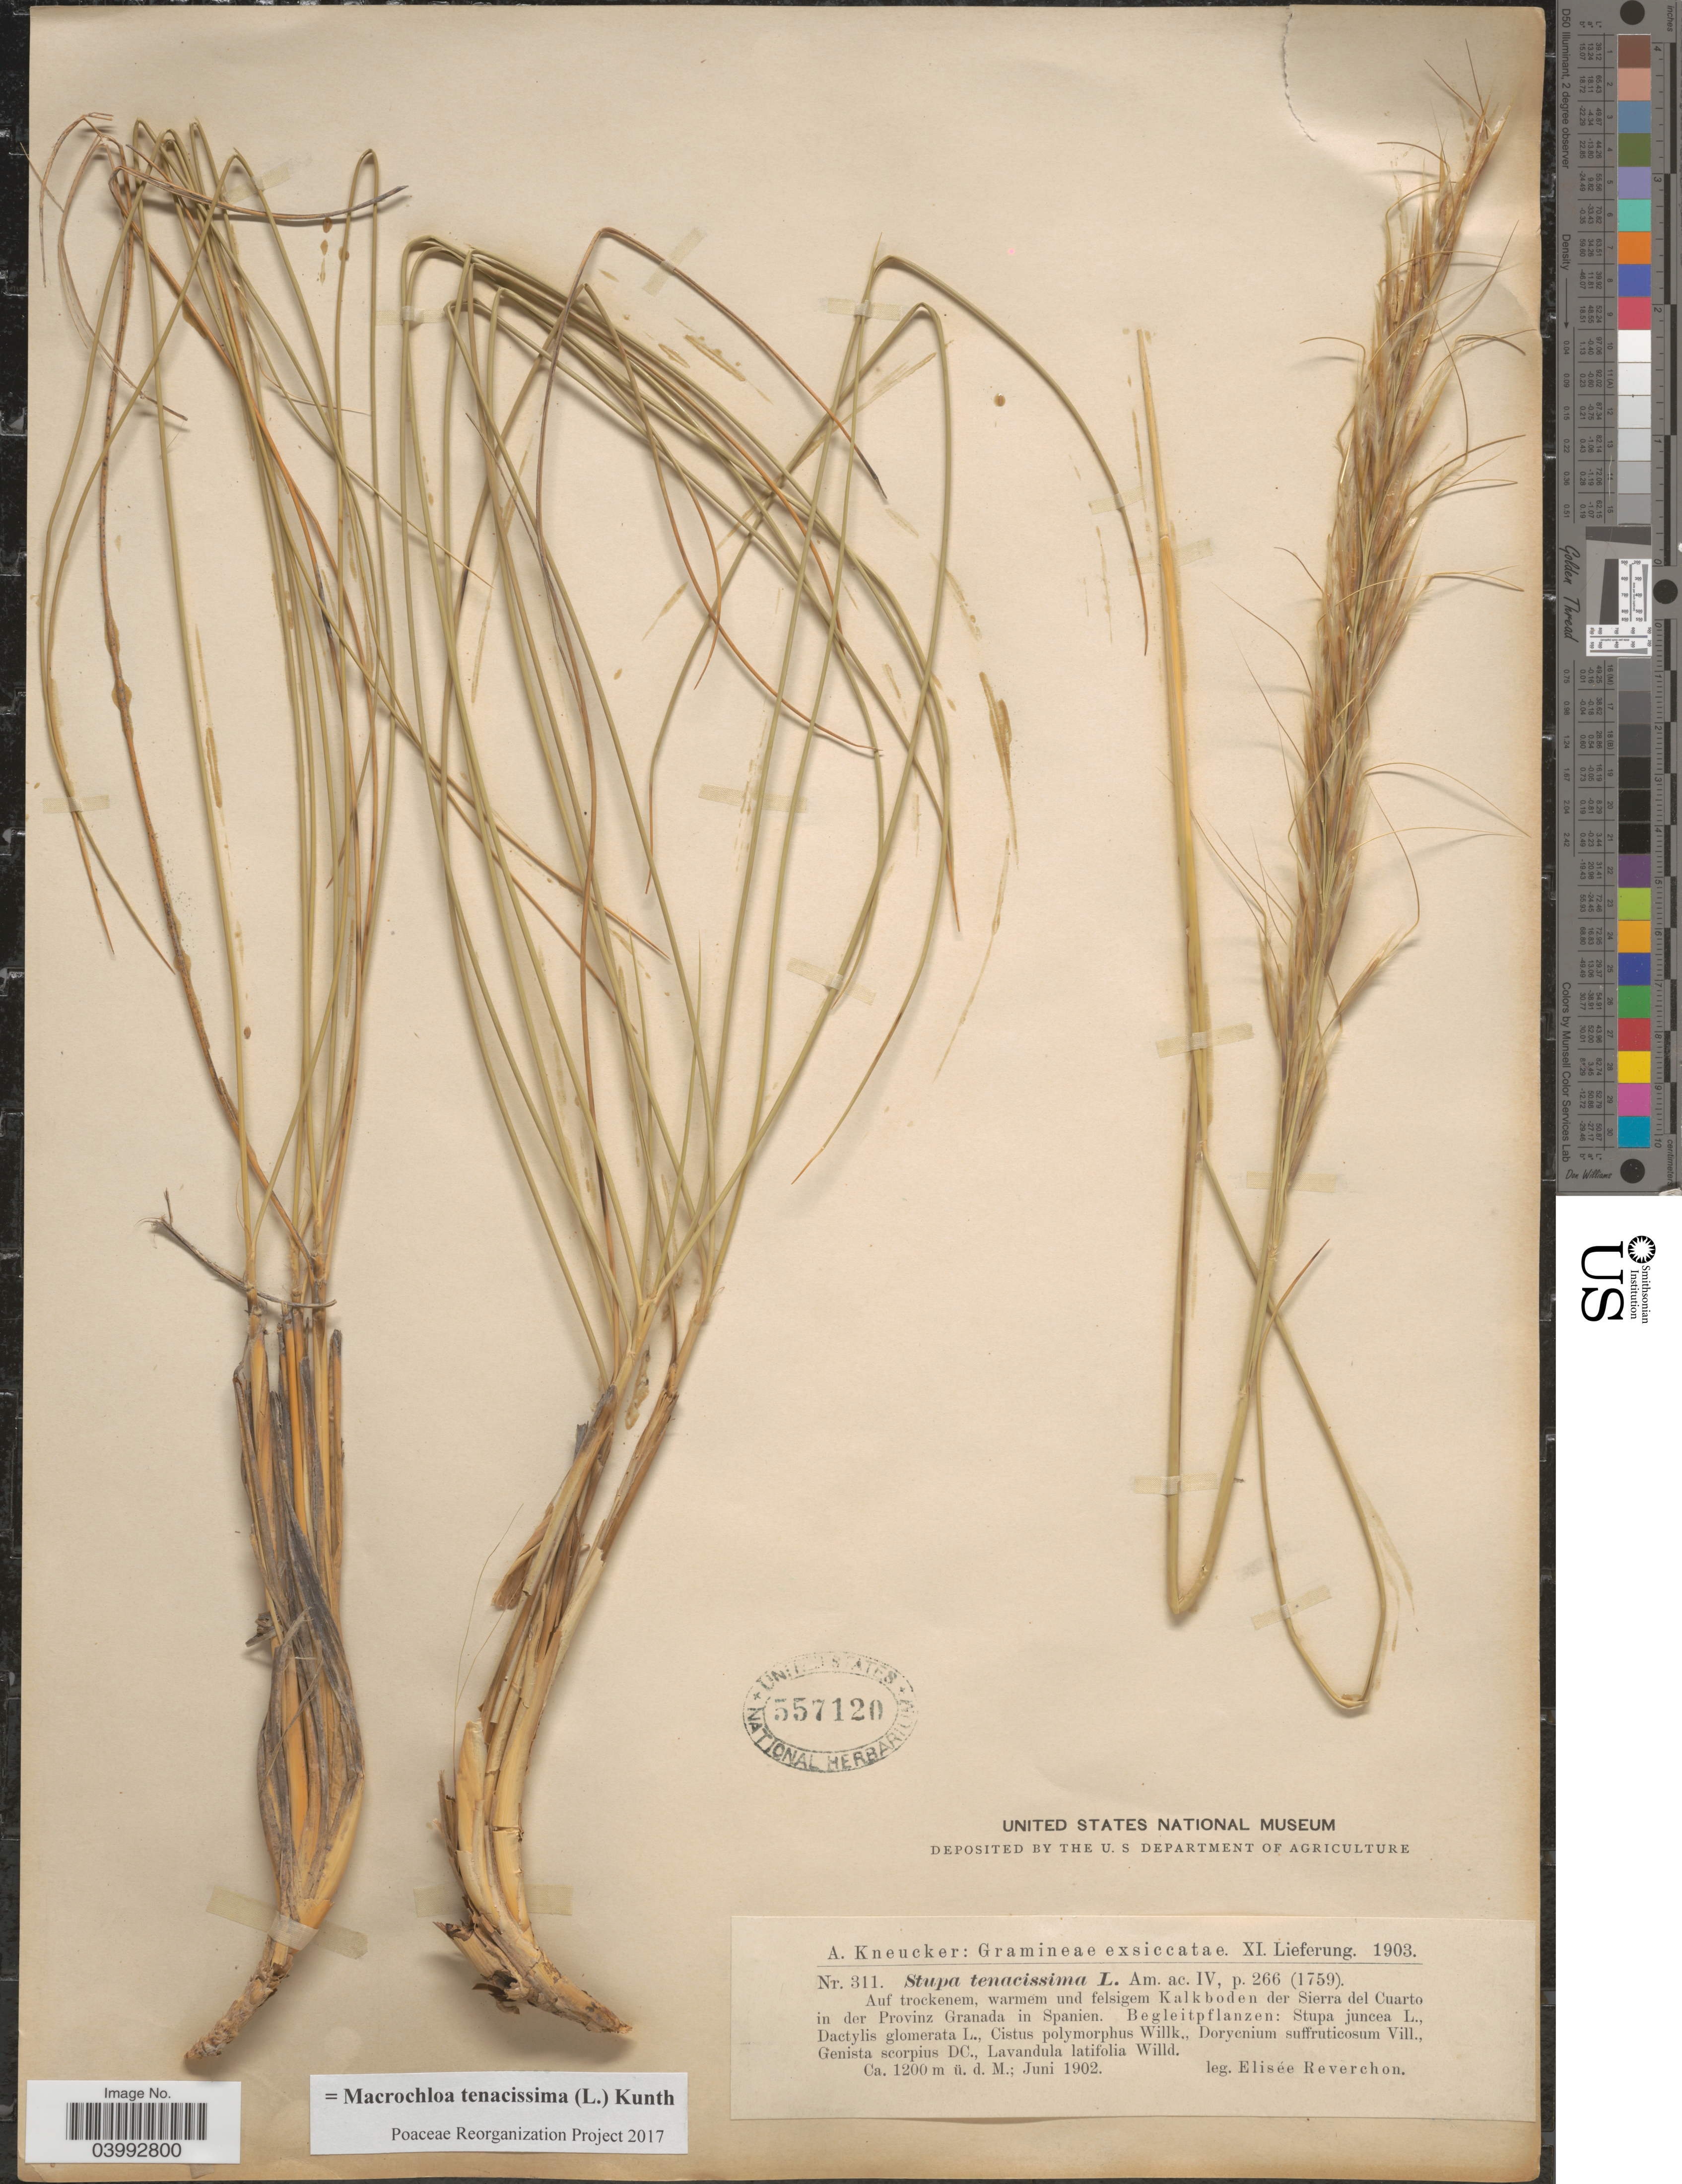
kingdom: Plantae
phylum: Tracheophyta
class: Liliopsida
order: Poales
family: Poaceae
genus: Macrochloa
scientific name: Macrochloa tenacissima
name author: (L.) Kunth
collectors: E. Reverchon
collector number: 311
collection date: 1902-06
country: Nicaragua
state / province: Granada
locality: Auf trockenem, warmem und felsigem Kalkboden der Sierra del Cuarto in der Provinz Granada in Spanien.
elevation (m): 1200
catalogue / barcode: US 557120